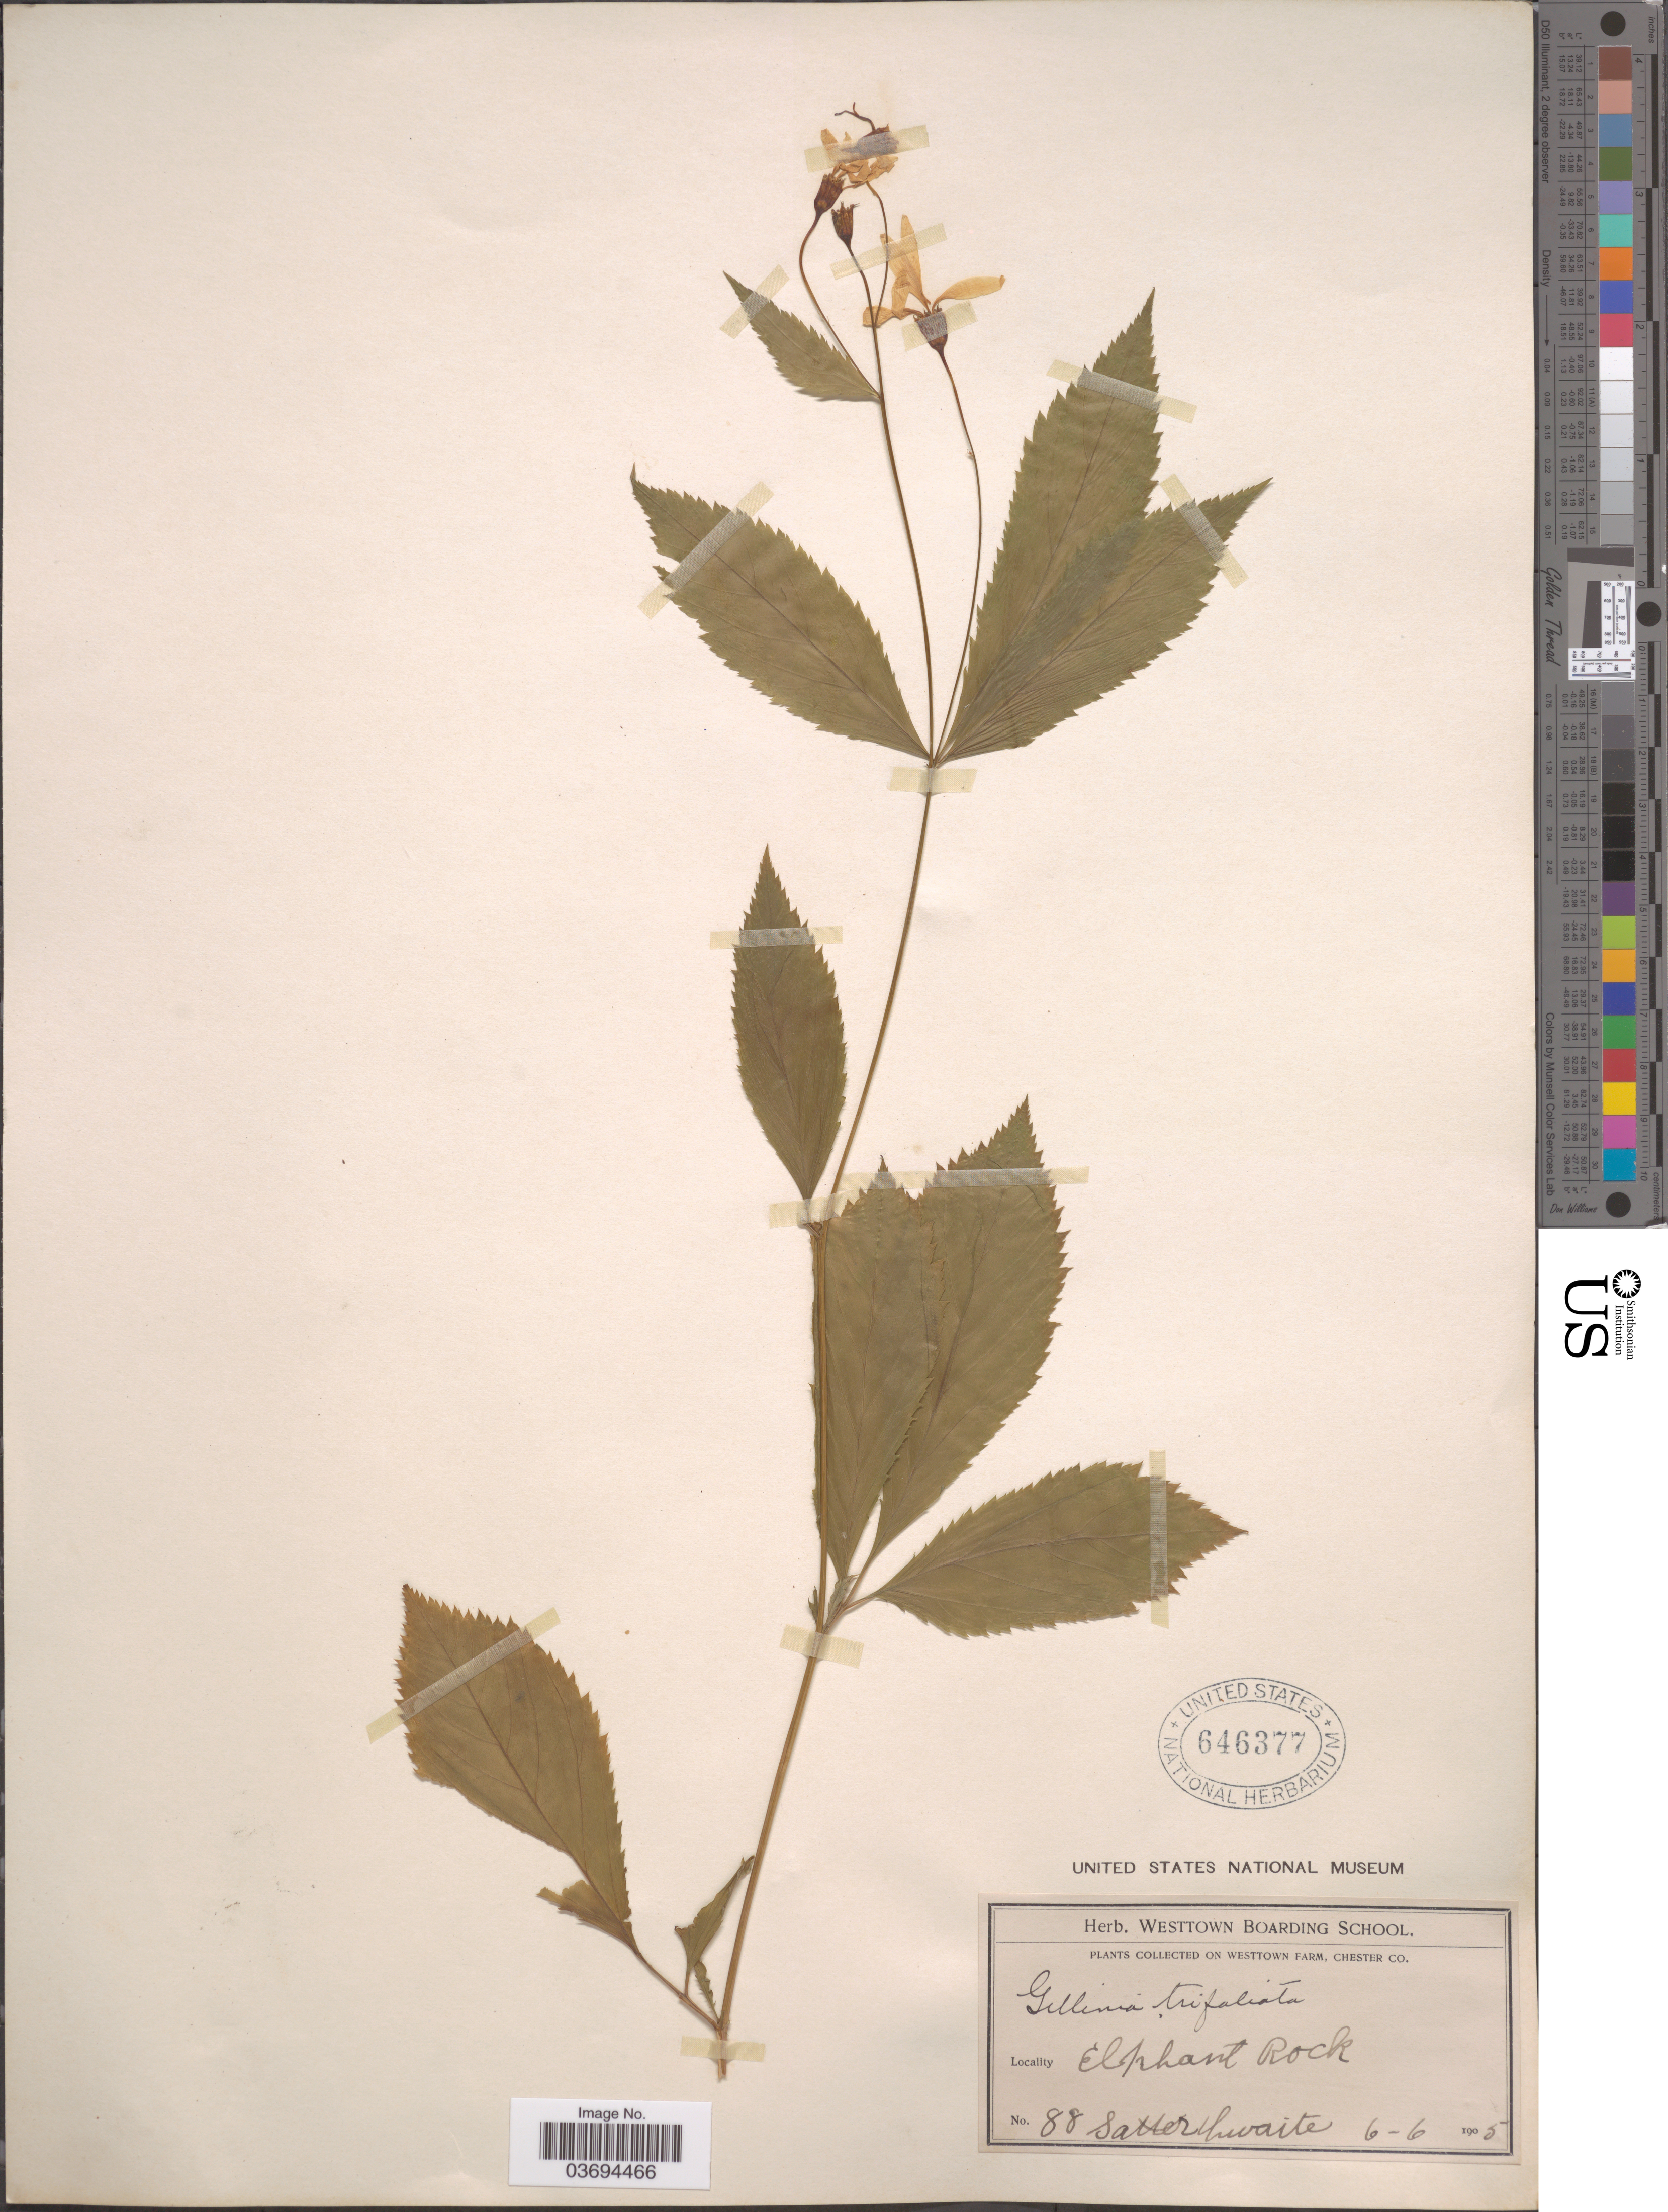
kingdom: Plantae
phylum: Tracheophyta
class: Magnoliopsida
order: Rosales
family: Rosaceae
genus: Gillenia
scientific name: Gillenia trifoliata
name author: (L.) Moench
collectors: M. Satterthwaite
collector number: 88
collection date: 1905-06-06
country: United States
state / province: Pennsylvania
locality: On Westtown Farm, Chester Co. Elephant Rock.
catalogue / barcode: US 646377